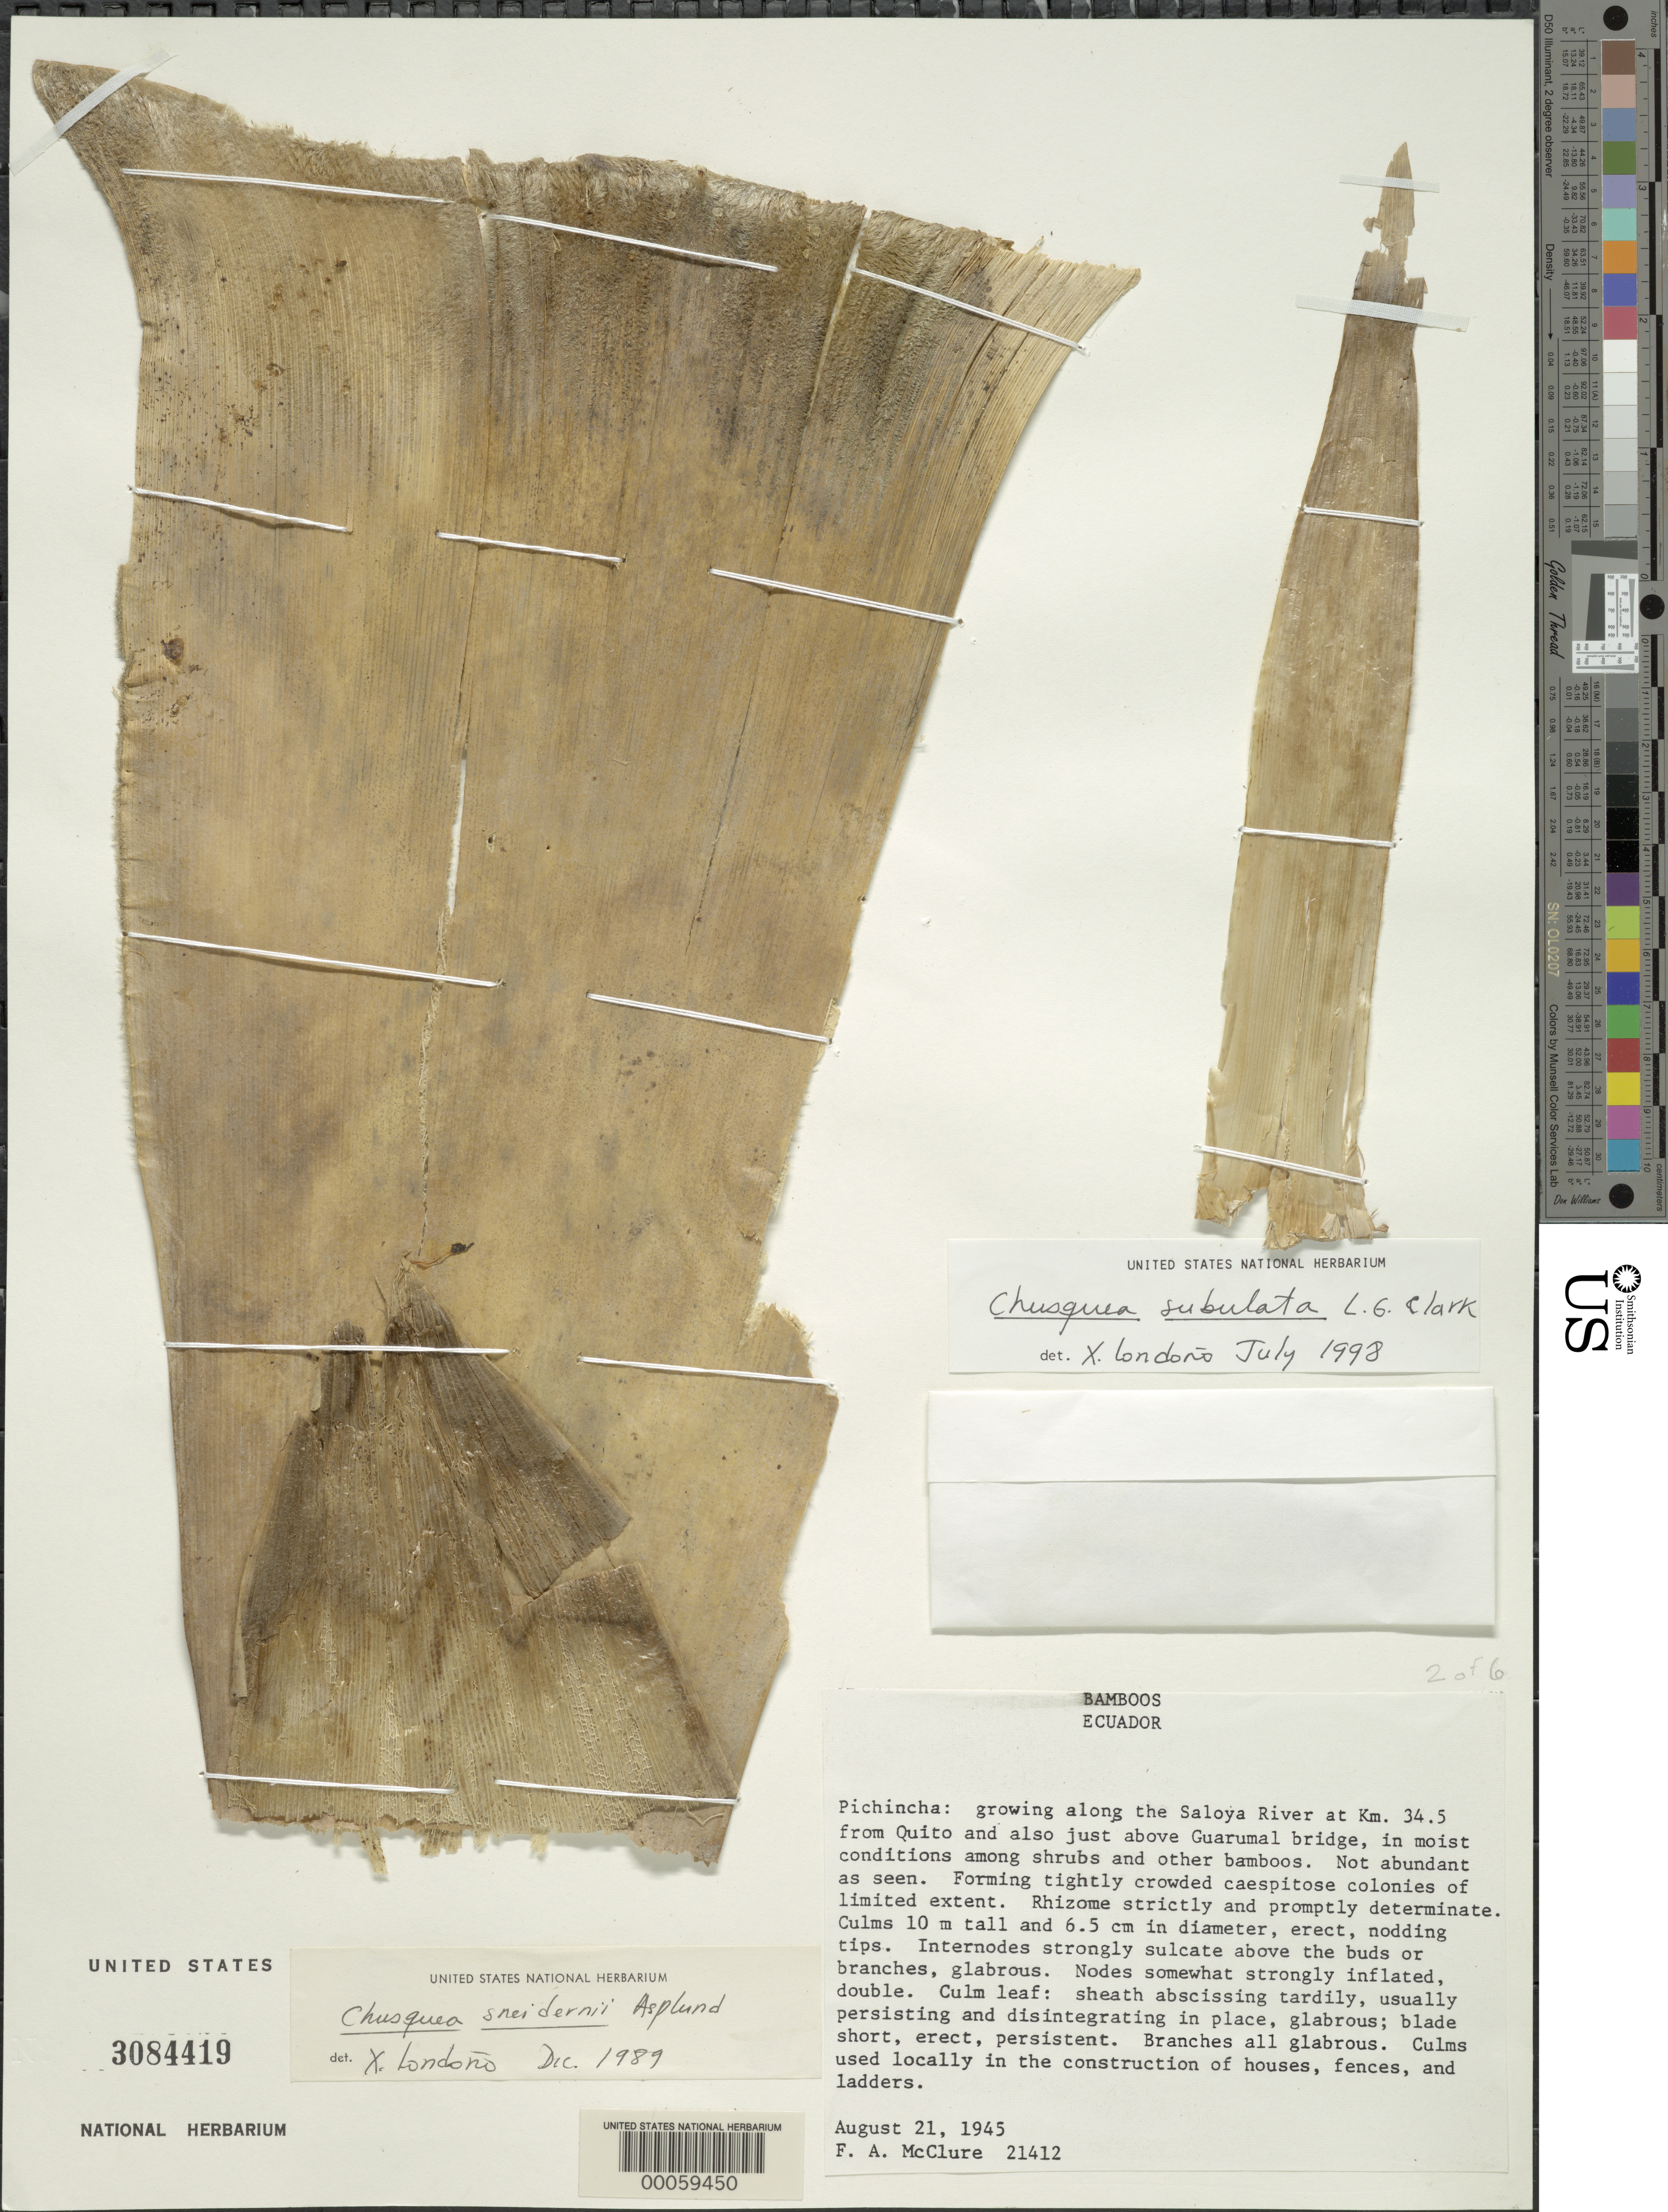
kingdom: Plantae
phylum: Tracheophyta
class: Liliopsida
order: Poales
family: Poaceae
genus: Chusquea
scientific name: Chusquea subulata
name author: L.G. Clark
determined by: Londoño, X., (TULV), Jardin Botanico "Juan Maria Cespedes"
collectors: F. A. McClure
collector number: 21412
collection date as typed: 21 Aug 1945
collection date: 1945-08-21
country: Ecuador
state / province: Pichincha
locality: Saloya River at km 34.5 from quito and above guarumal bridge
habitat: Along river, in moist conditions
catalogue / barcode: US 3084419